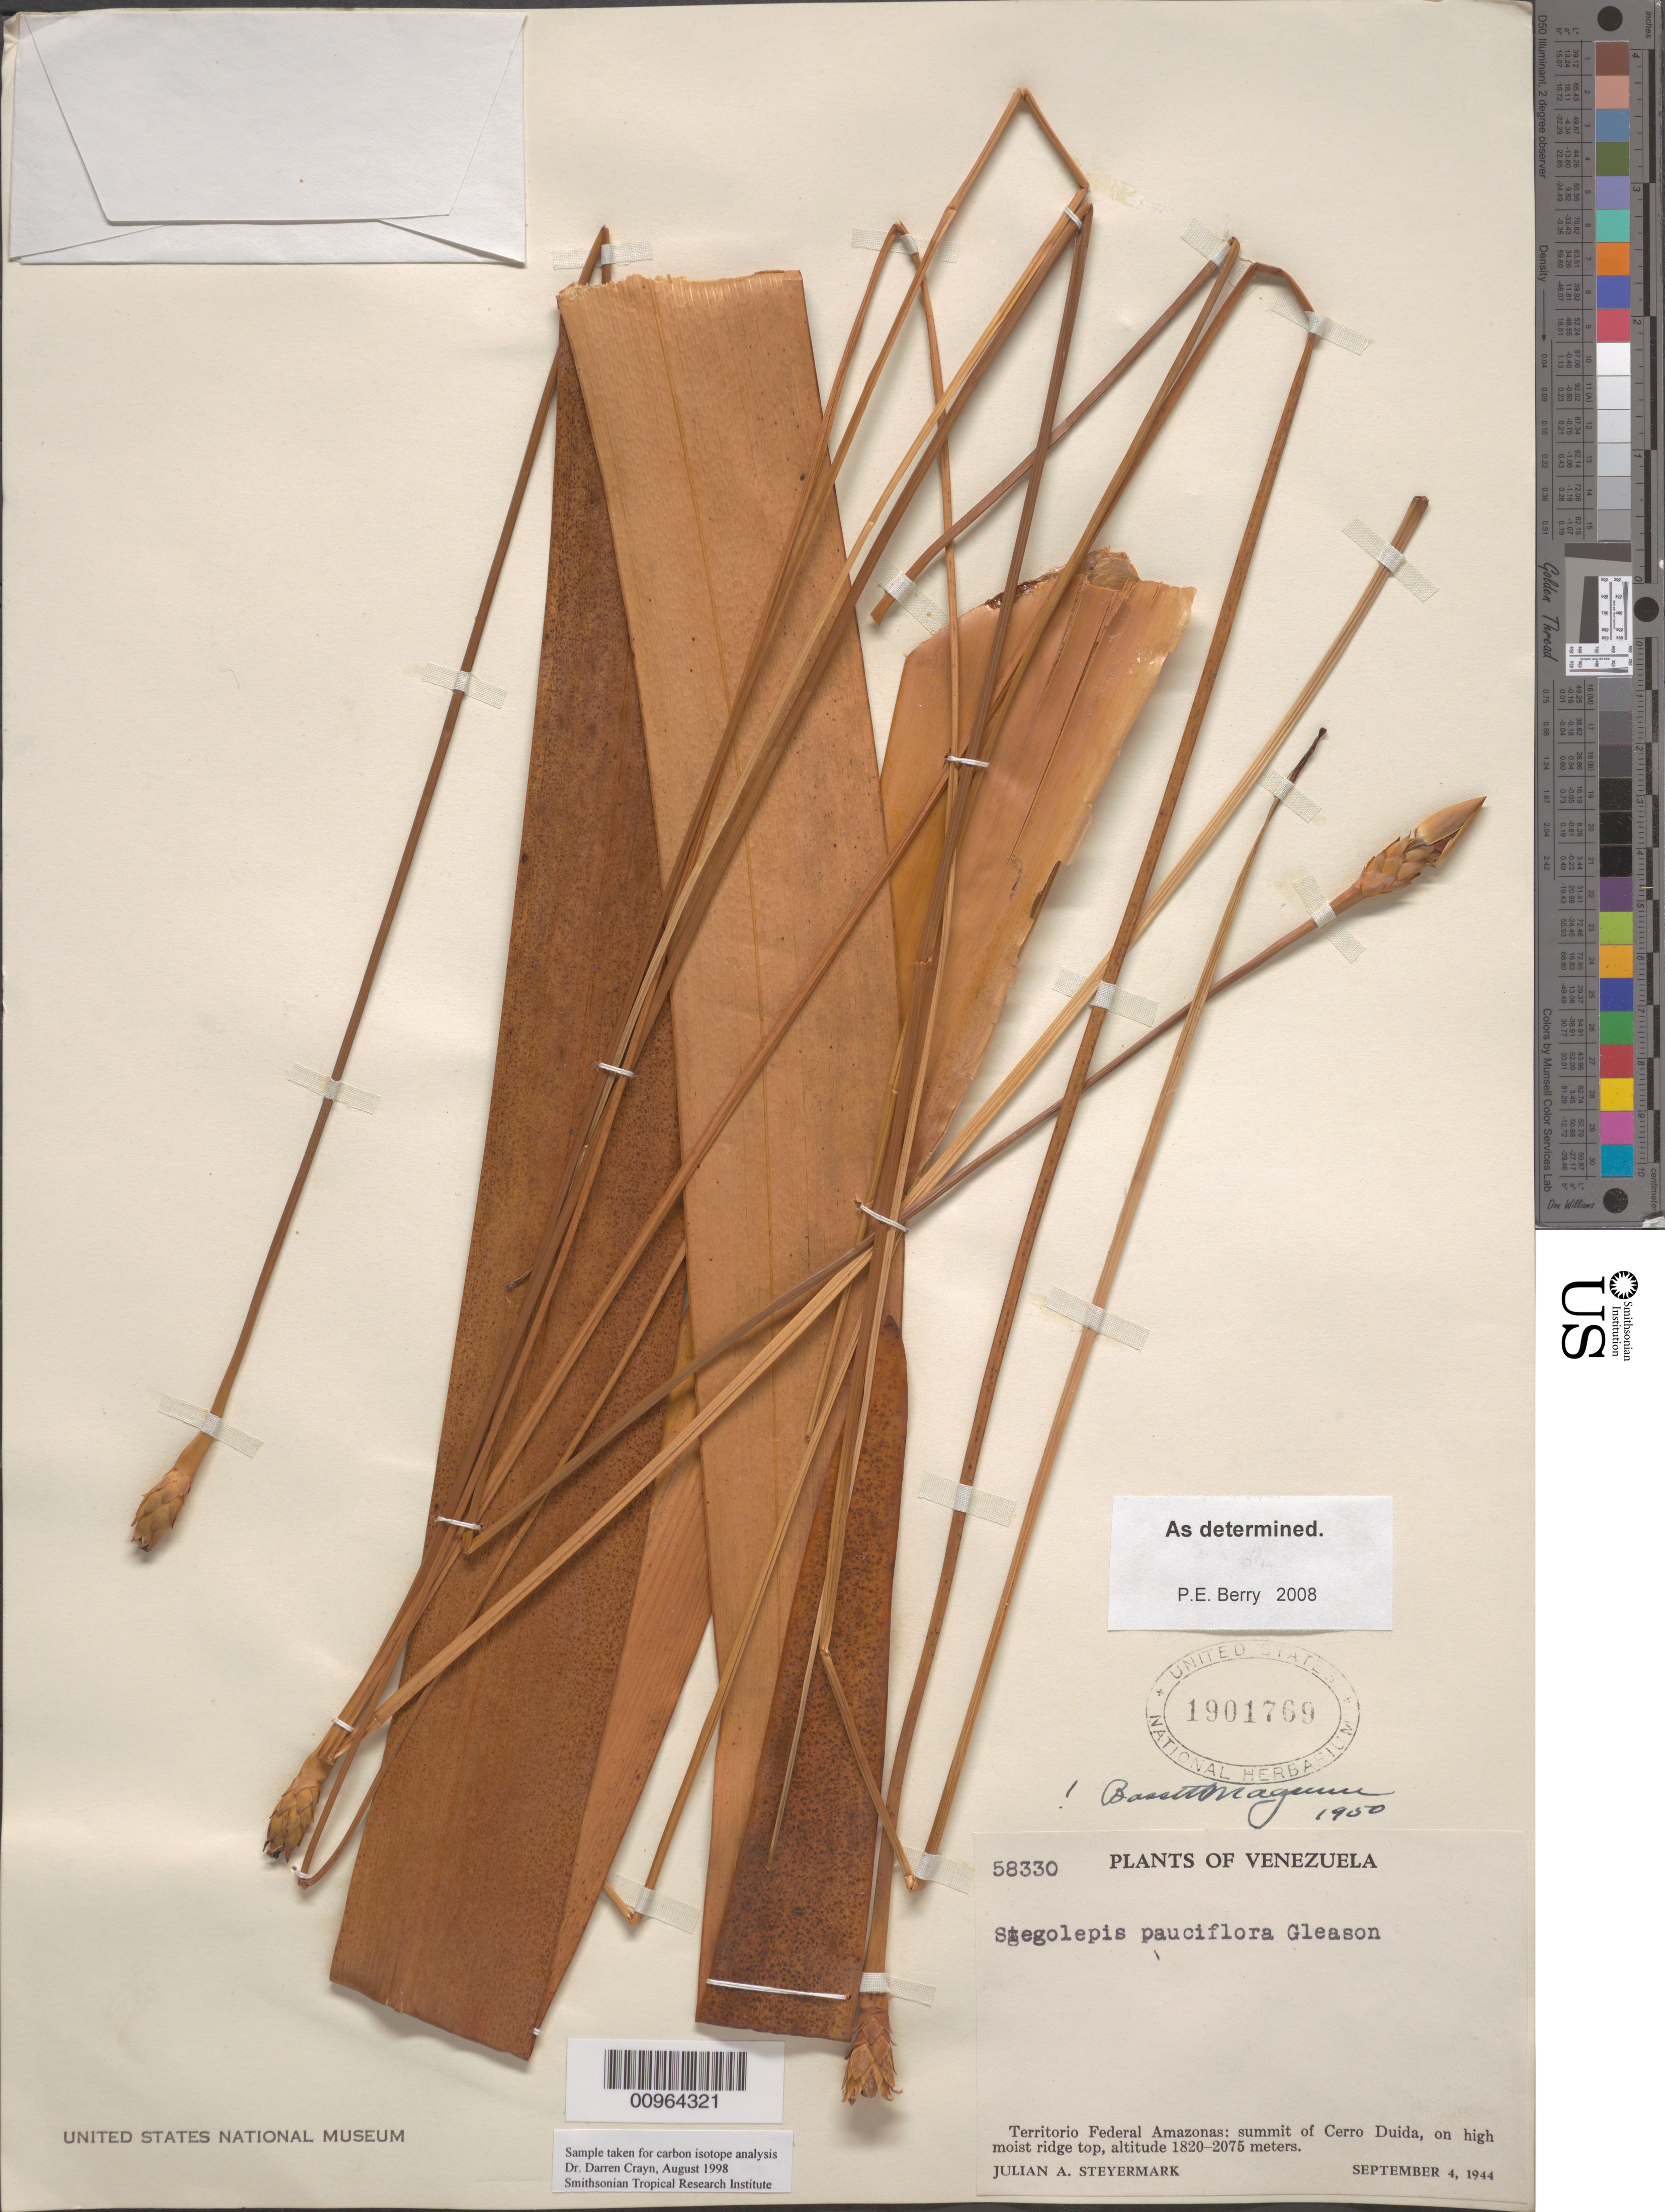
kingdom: Plantae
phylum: Tracheophyta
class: Liliopsida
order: Poales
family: Rapateaceae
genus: Stegolepis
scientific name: Stegolepis pauciflora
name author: Gleason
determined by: Berry, P. E., (WIS), University of Wisconsin - Madison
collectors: J. Steyermark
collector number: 58330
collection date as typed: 4-Sep-44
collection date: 1944-09-04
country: Venezuela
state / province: Amazonas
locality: Cerro Duida, summit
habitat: Summit, on high moist ridge top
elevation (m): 1820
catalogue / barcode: US 1901769